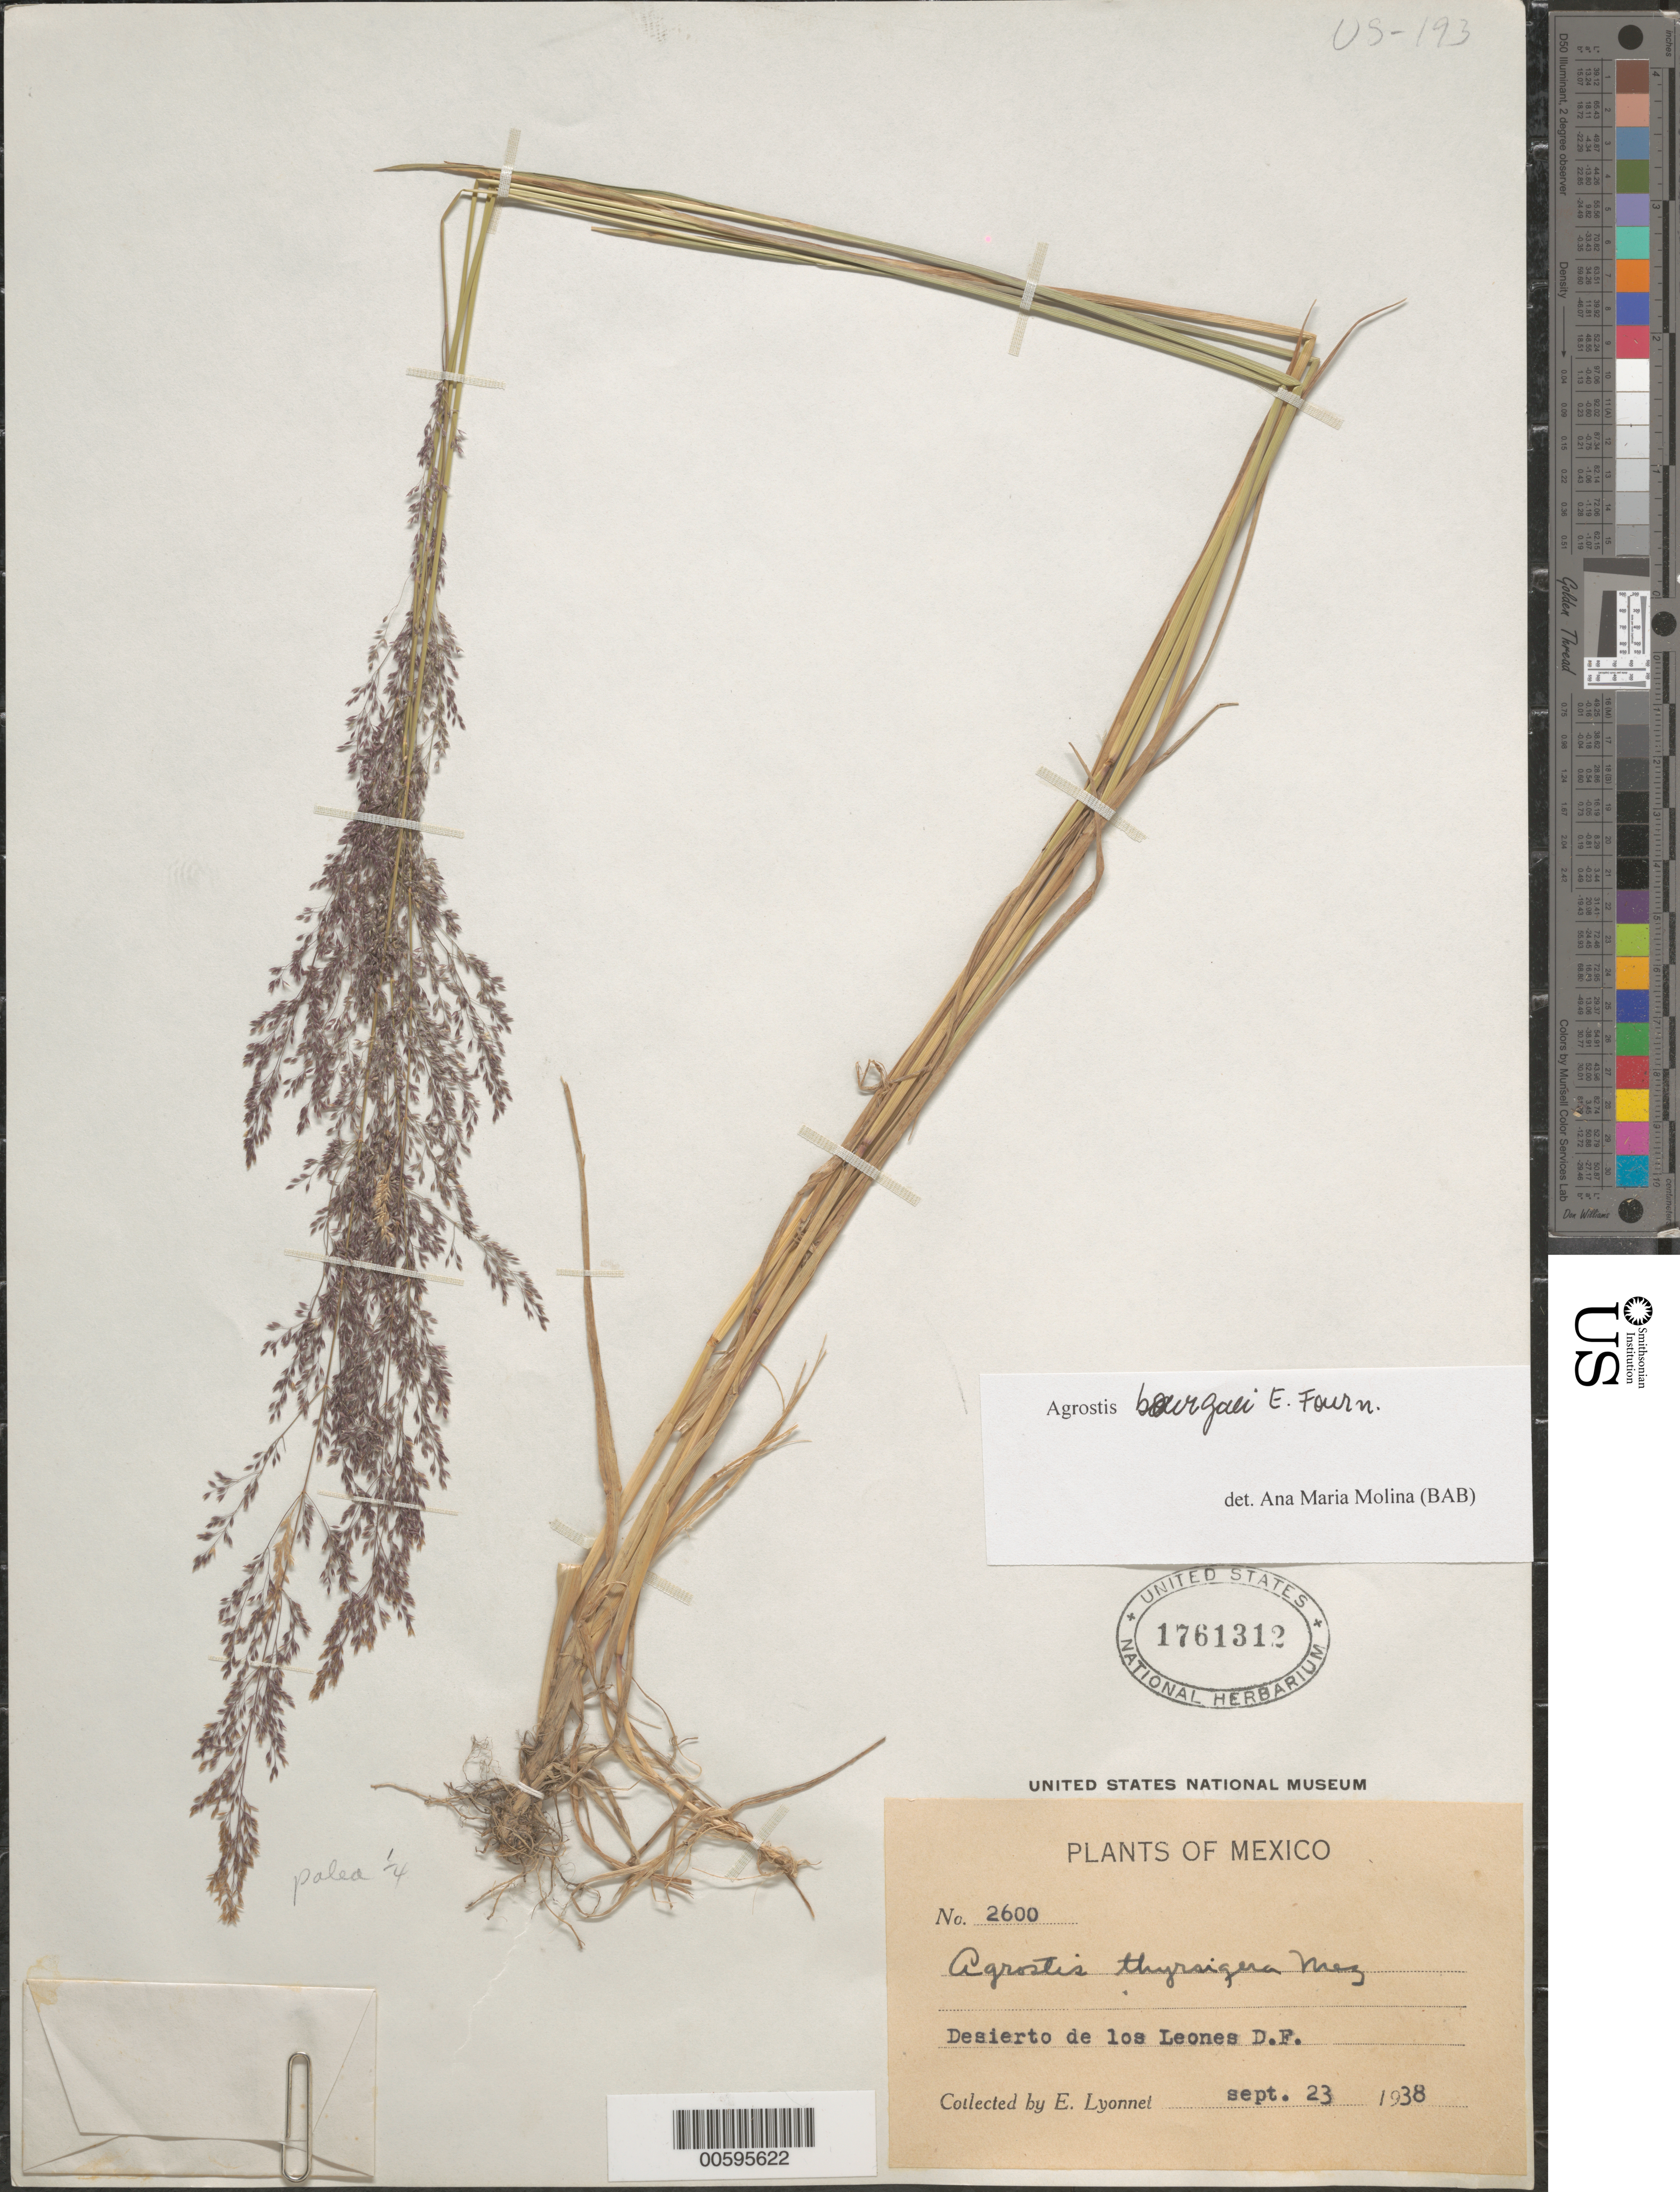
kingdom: Plantae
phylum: Tracheophyta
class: Liliopsida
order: Poales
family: Poaceae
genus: Agrostis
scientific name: Agrostis bourgaei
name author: E. Fourn.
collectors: Bro. E. Lyonnet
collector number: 2600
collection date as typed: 23 Sep 1938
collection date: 1938-09-23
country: Mexico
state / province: Distrito Federal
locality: Desierto de Los Leones.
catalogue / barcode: US 1761312